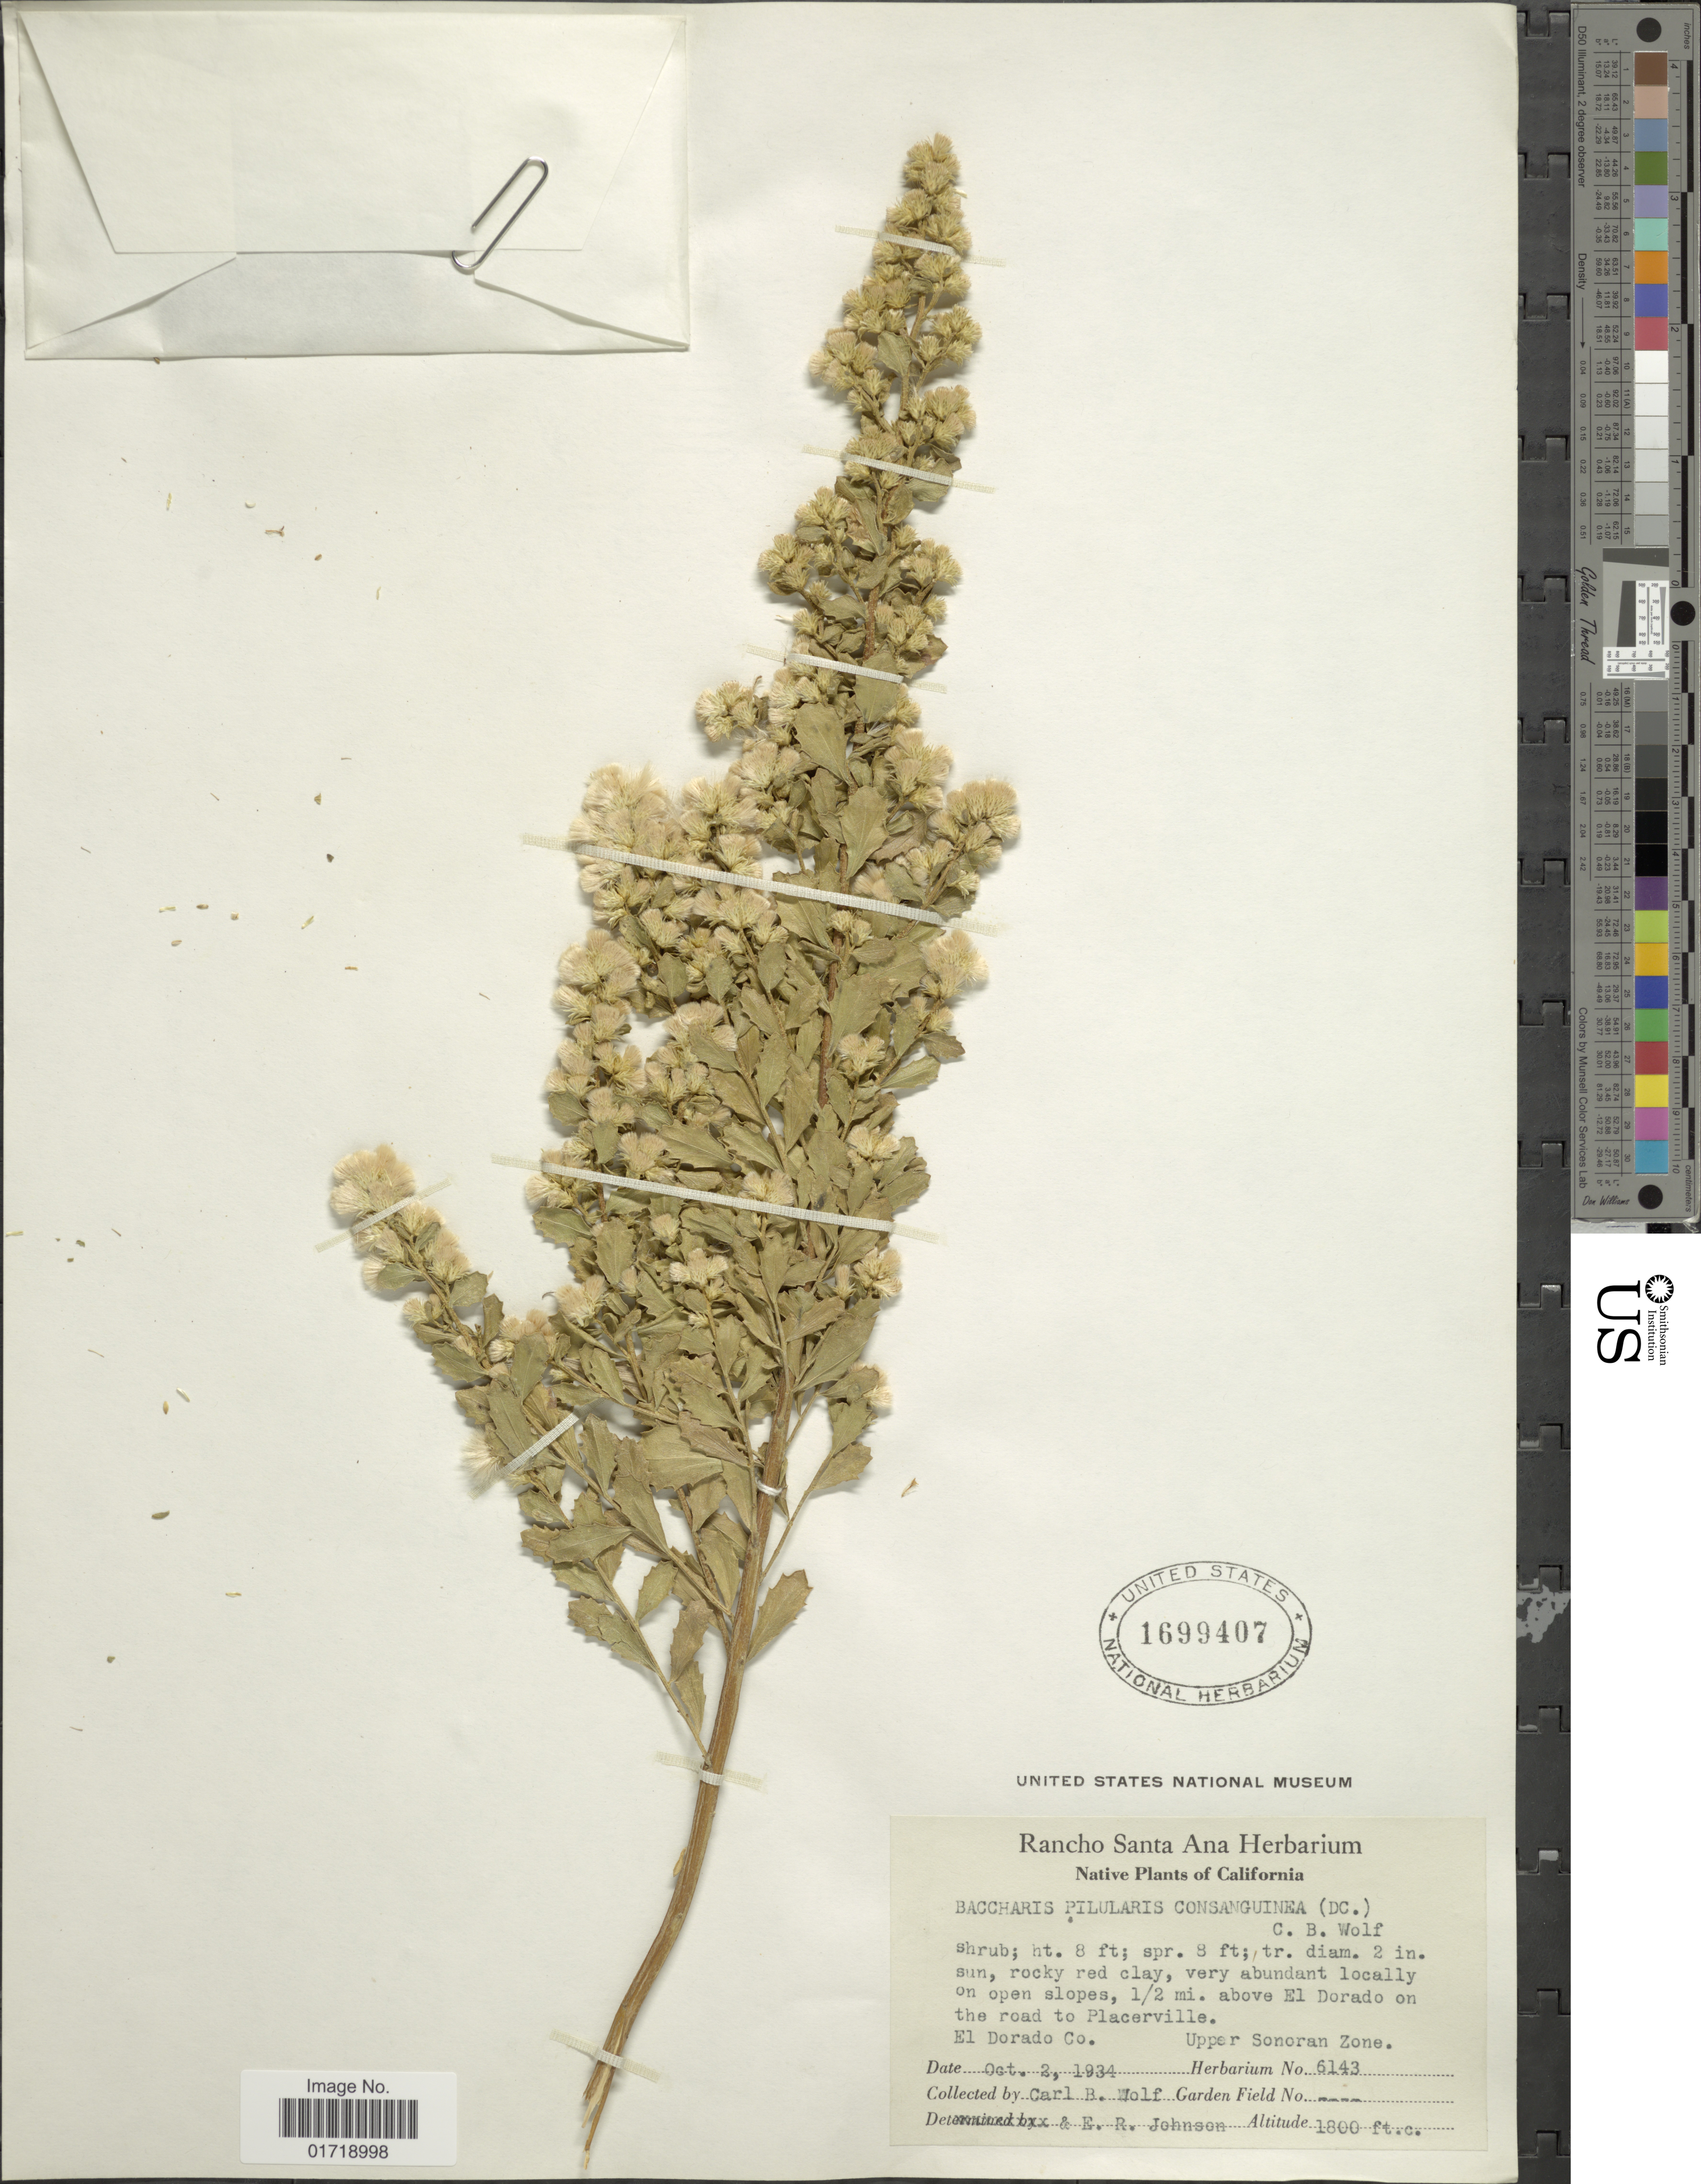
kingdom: Plantae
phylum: Tracheophyta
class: Magnoliopsida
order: Asterales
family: Asteraceae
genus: Baccharis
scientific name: Baccharis pilularis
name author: DC.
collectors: C. B. Wolf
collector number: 6143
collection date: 1934-10-02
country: United States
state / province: California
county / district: El Dorado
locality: On open slopes, 1/2 mi. above El Dorado on the road to Placervillem El Dorado Co., Upper Sonoran Zone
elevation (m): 549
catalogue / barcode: US 1699407